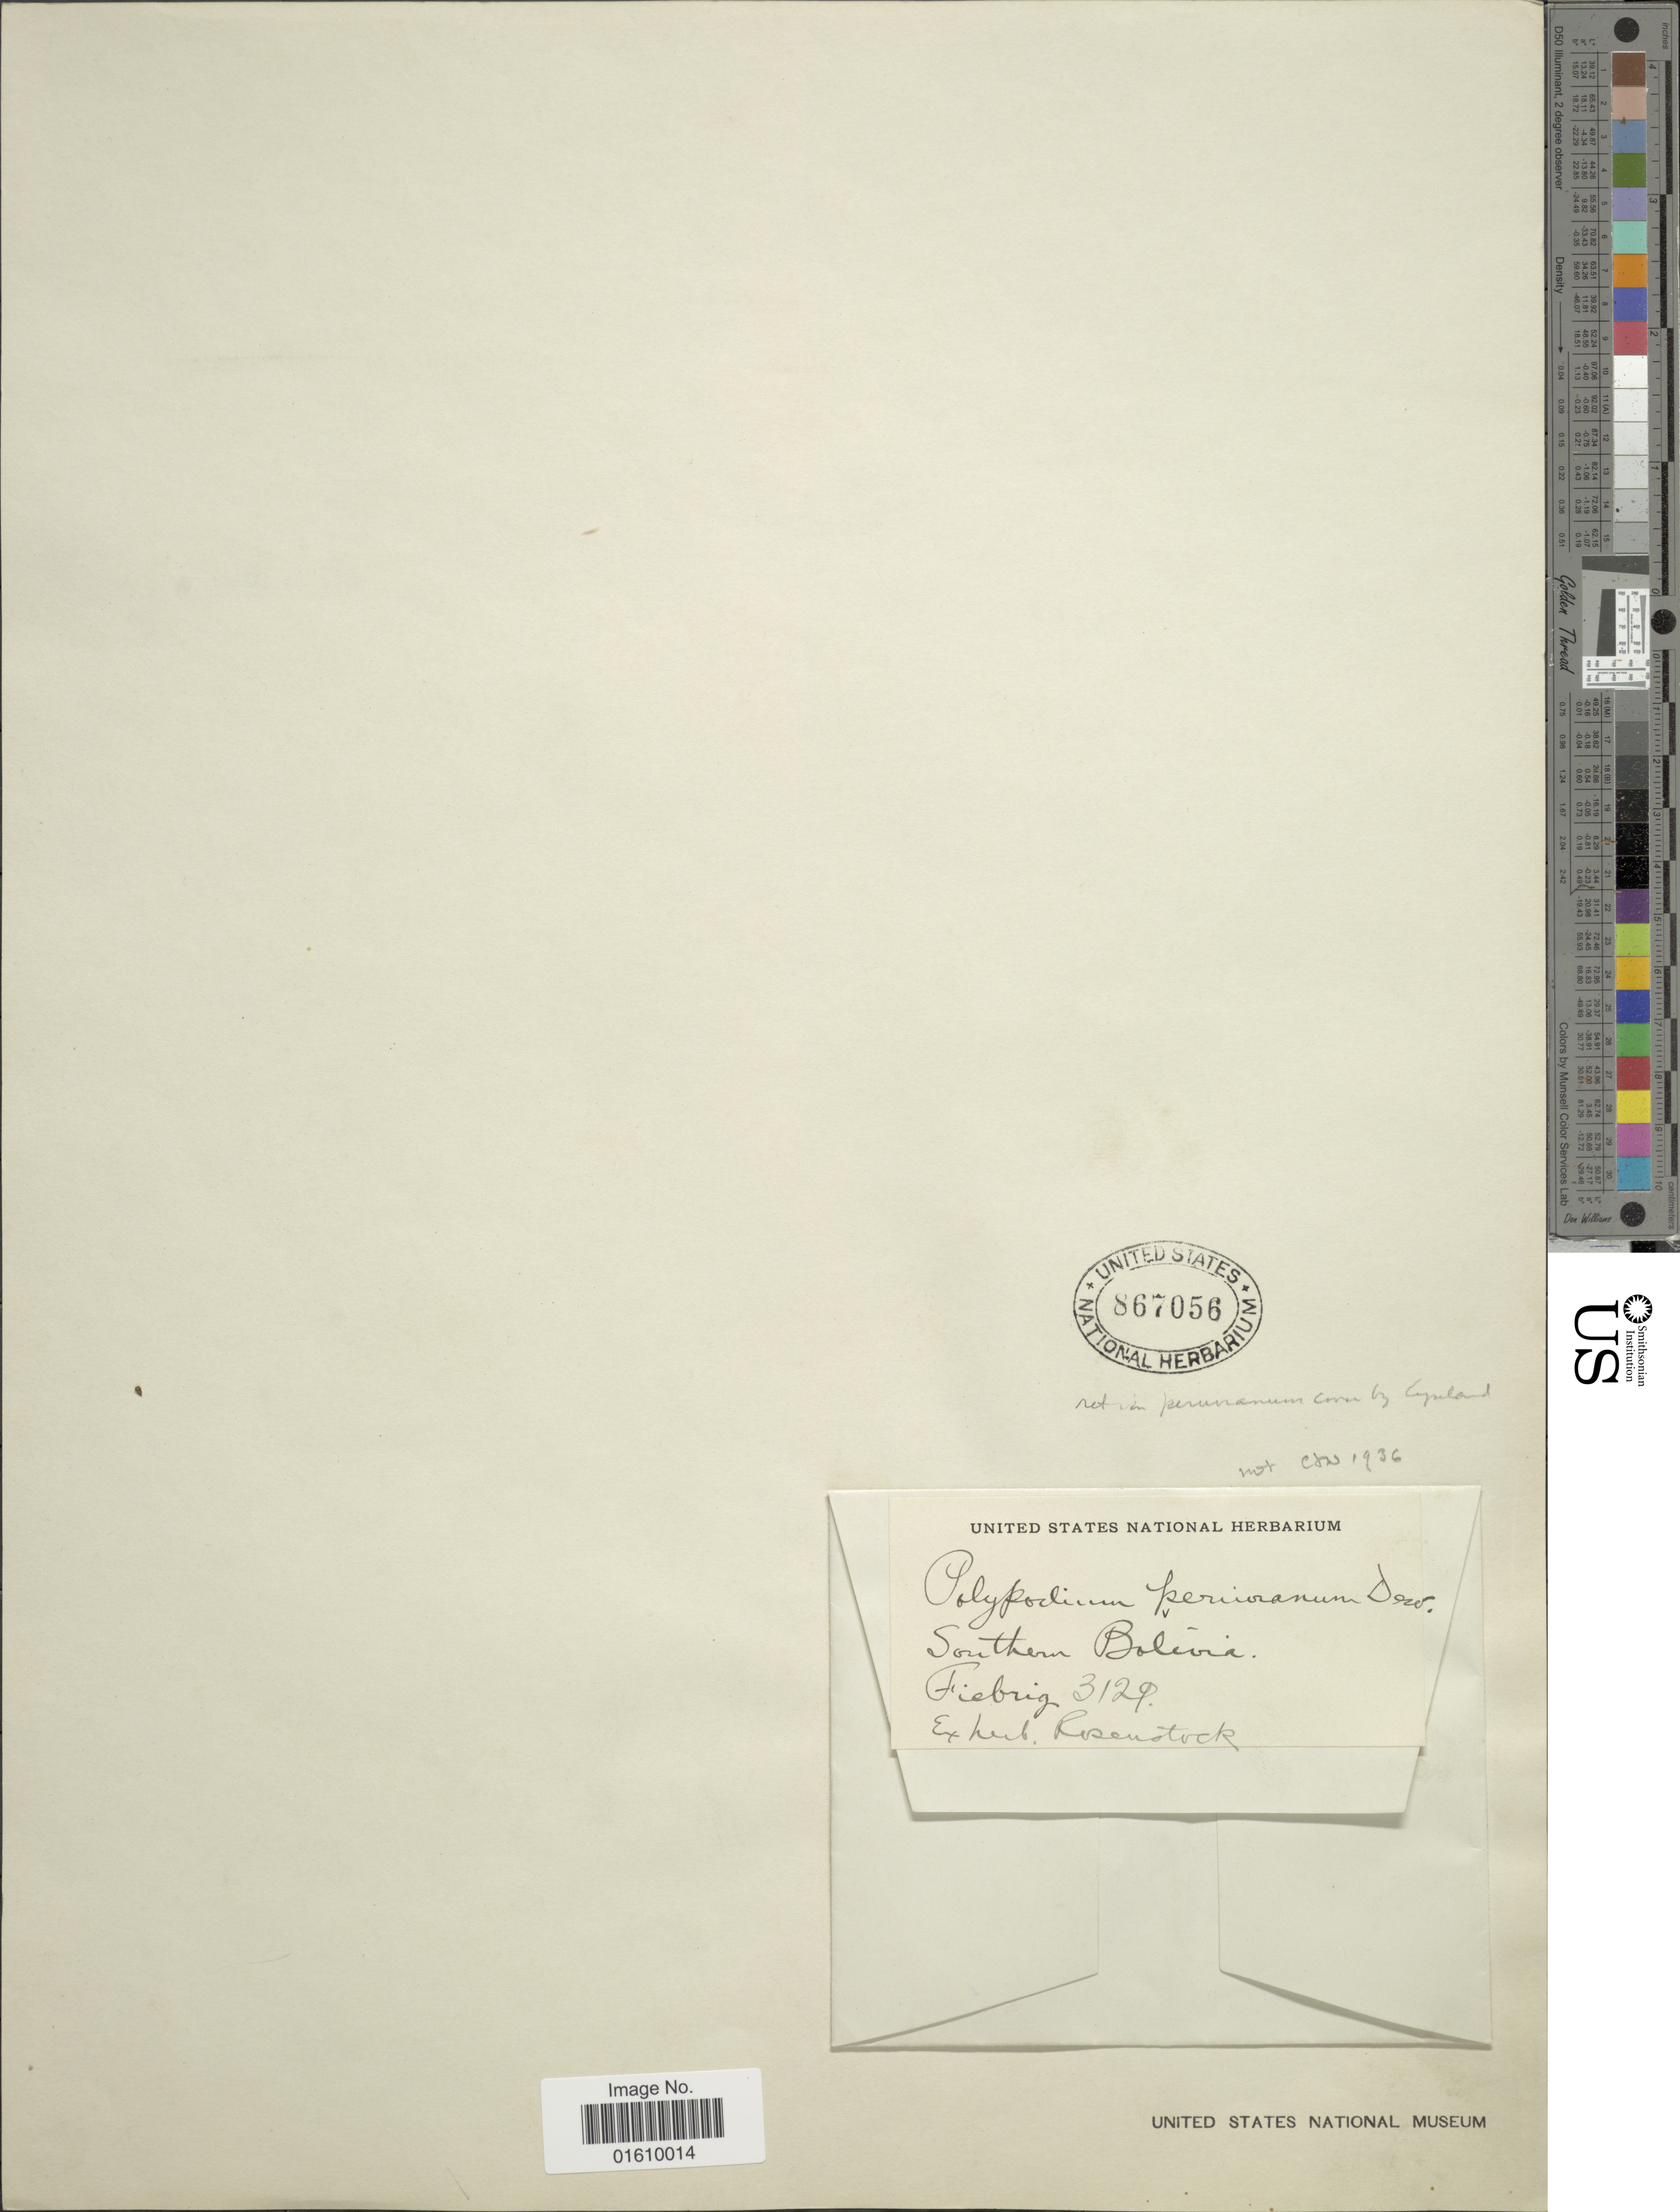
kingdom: Plantae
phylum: Tracheophyta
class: Polypodiopsida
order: Polypodiales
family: Polypodiaceae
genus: Melpomene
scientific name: Melpomene peruviana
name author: (Desv.) A.R. Sm. & R.C. Moran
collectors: K. Fiebrig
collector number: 3129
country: Bolivia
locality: Southern Bolivia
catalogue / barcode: US 867056